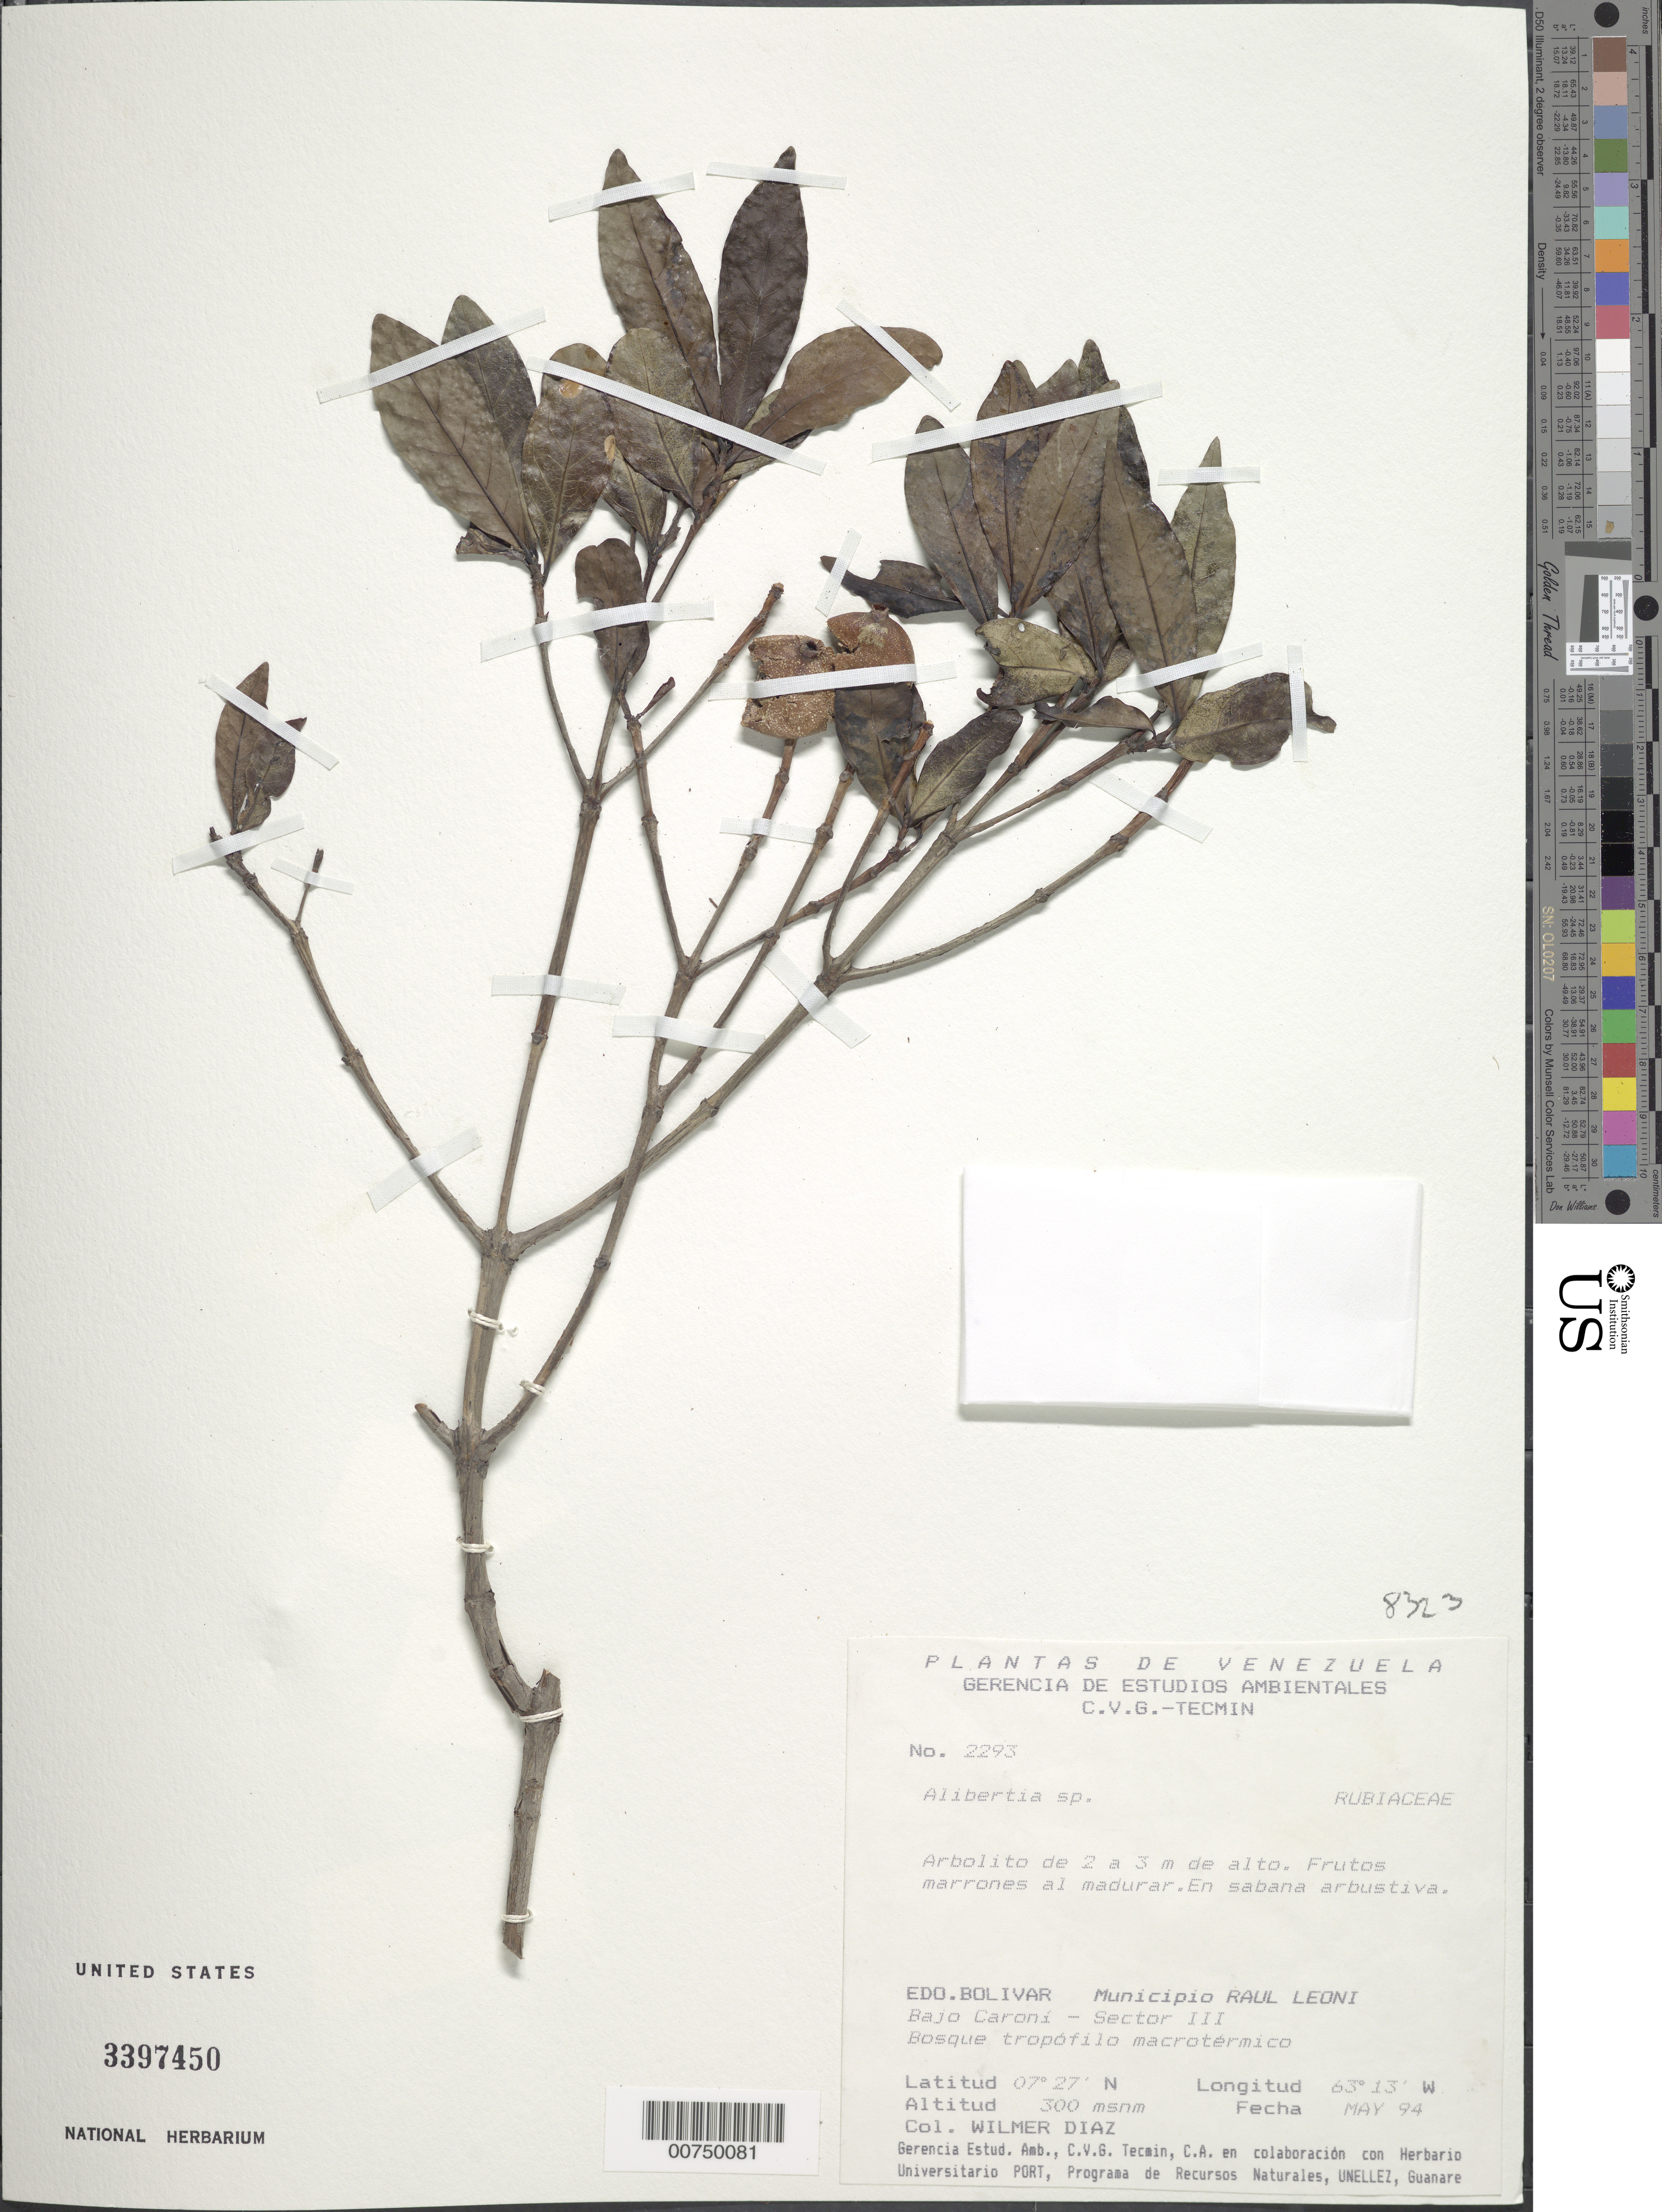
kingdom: Plantae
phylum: Tracheophyta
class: Magnoliopsida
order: Gentianales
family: Rubiaceae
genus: Alibertia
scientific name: Alibertia sp.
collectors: W. Díaz P.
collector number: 2293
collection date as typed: May-94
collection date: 1994-05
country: Venezuela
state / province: Bolívar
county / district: Angostura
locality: Mun. Raúl Leoni [=Angostura], Bajo Caroní, Sector III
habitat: Bosque tropofilo macrotermico; en sabana arbustiva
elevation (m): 300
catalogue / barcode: US 3397450